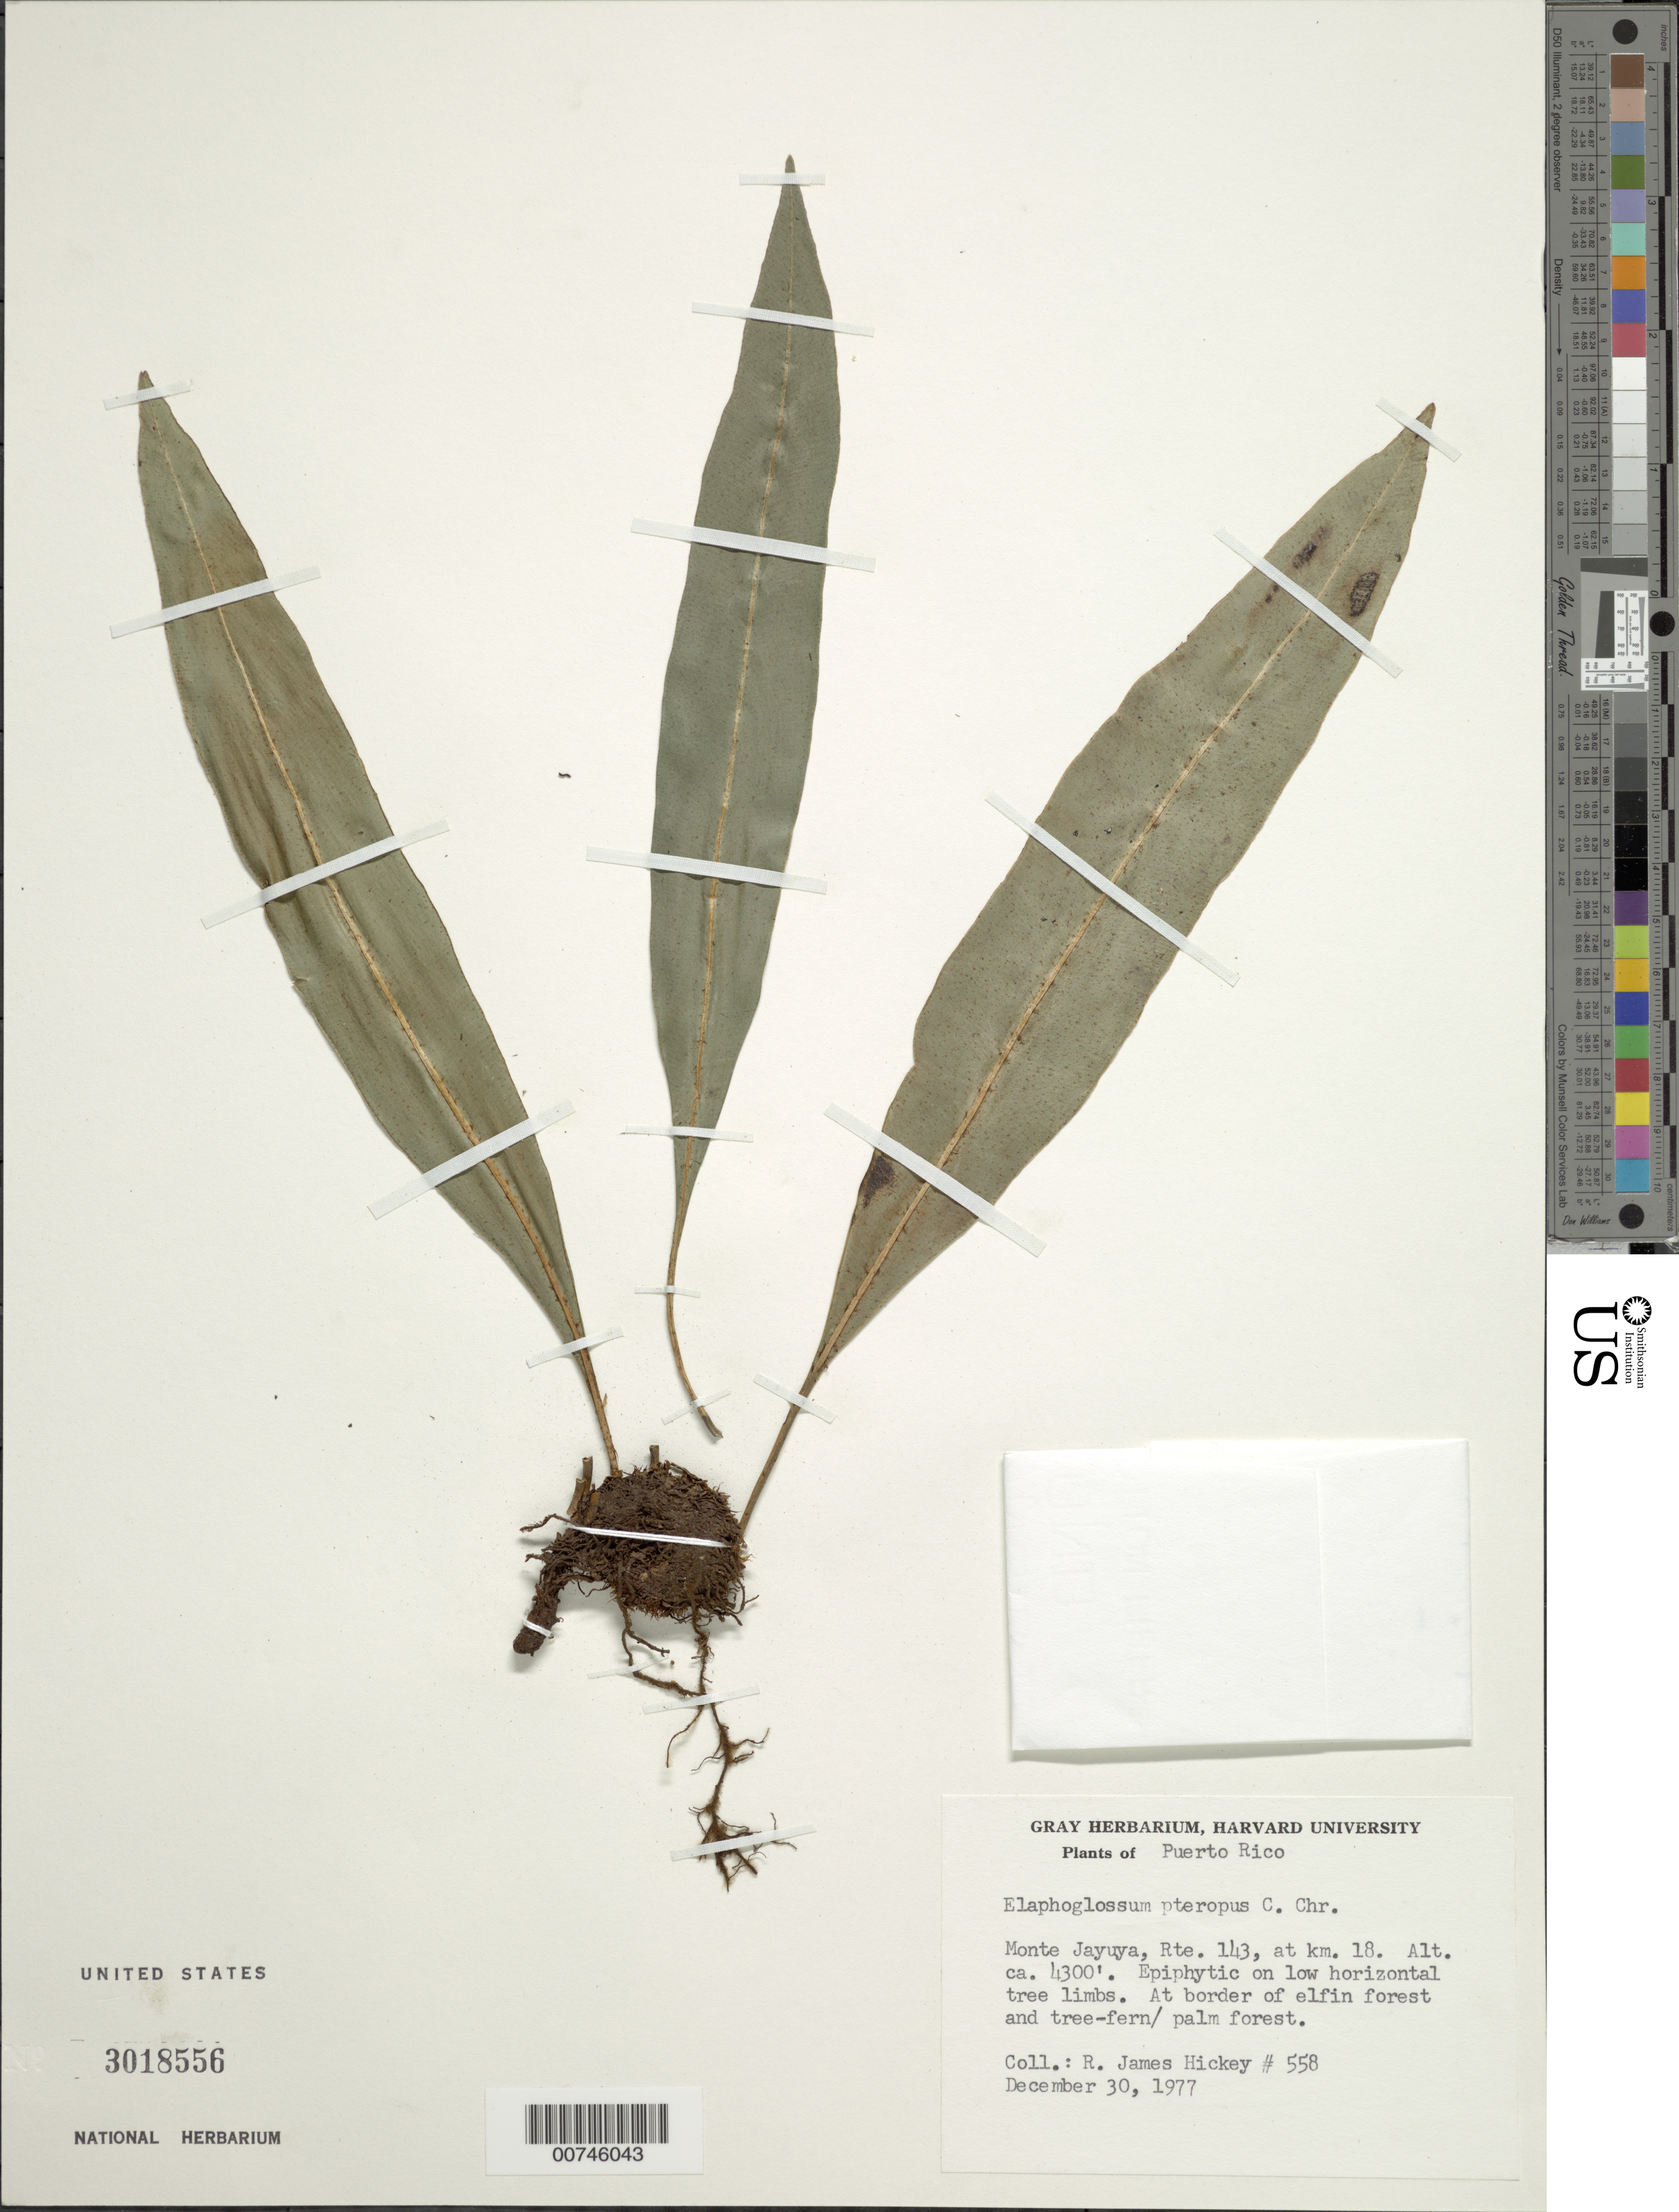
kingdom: Plantae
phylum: Tracheophyta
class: Polypodiopsida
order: Polypodiales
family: Dryopteridaceae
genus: Elaphoglossum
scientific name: Elaphoglossum longifolium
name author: J. Sm.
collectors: R. J. Hickey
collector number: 558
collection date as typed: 30 Dec 1977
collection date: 1977-12-30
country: Puerto Rico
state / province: Jayuya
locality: Monte Jayuya, Rte. 143, at km 18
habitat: Epiphytic on low horizontal tree limbs. At border of elfin forest and tree-fern/palm forest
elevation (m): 1311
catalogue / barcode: US 3018556